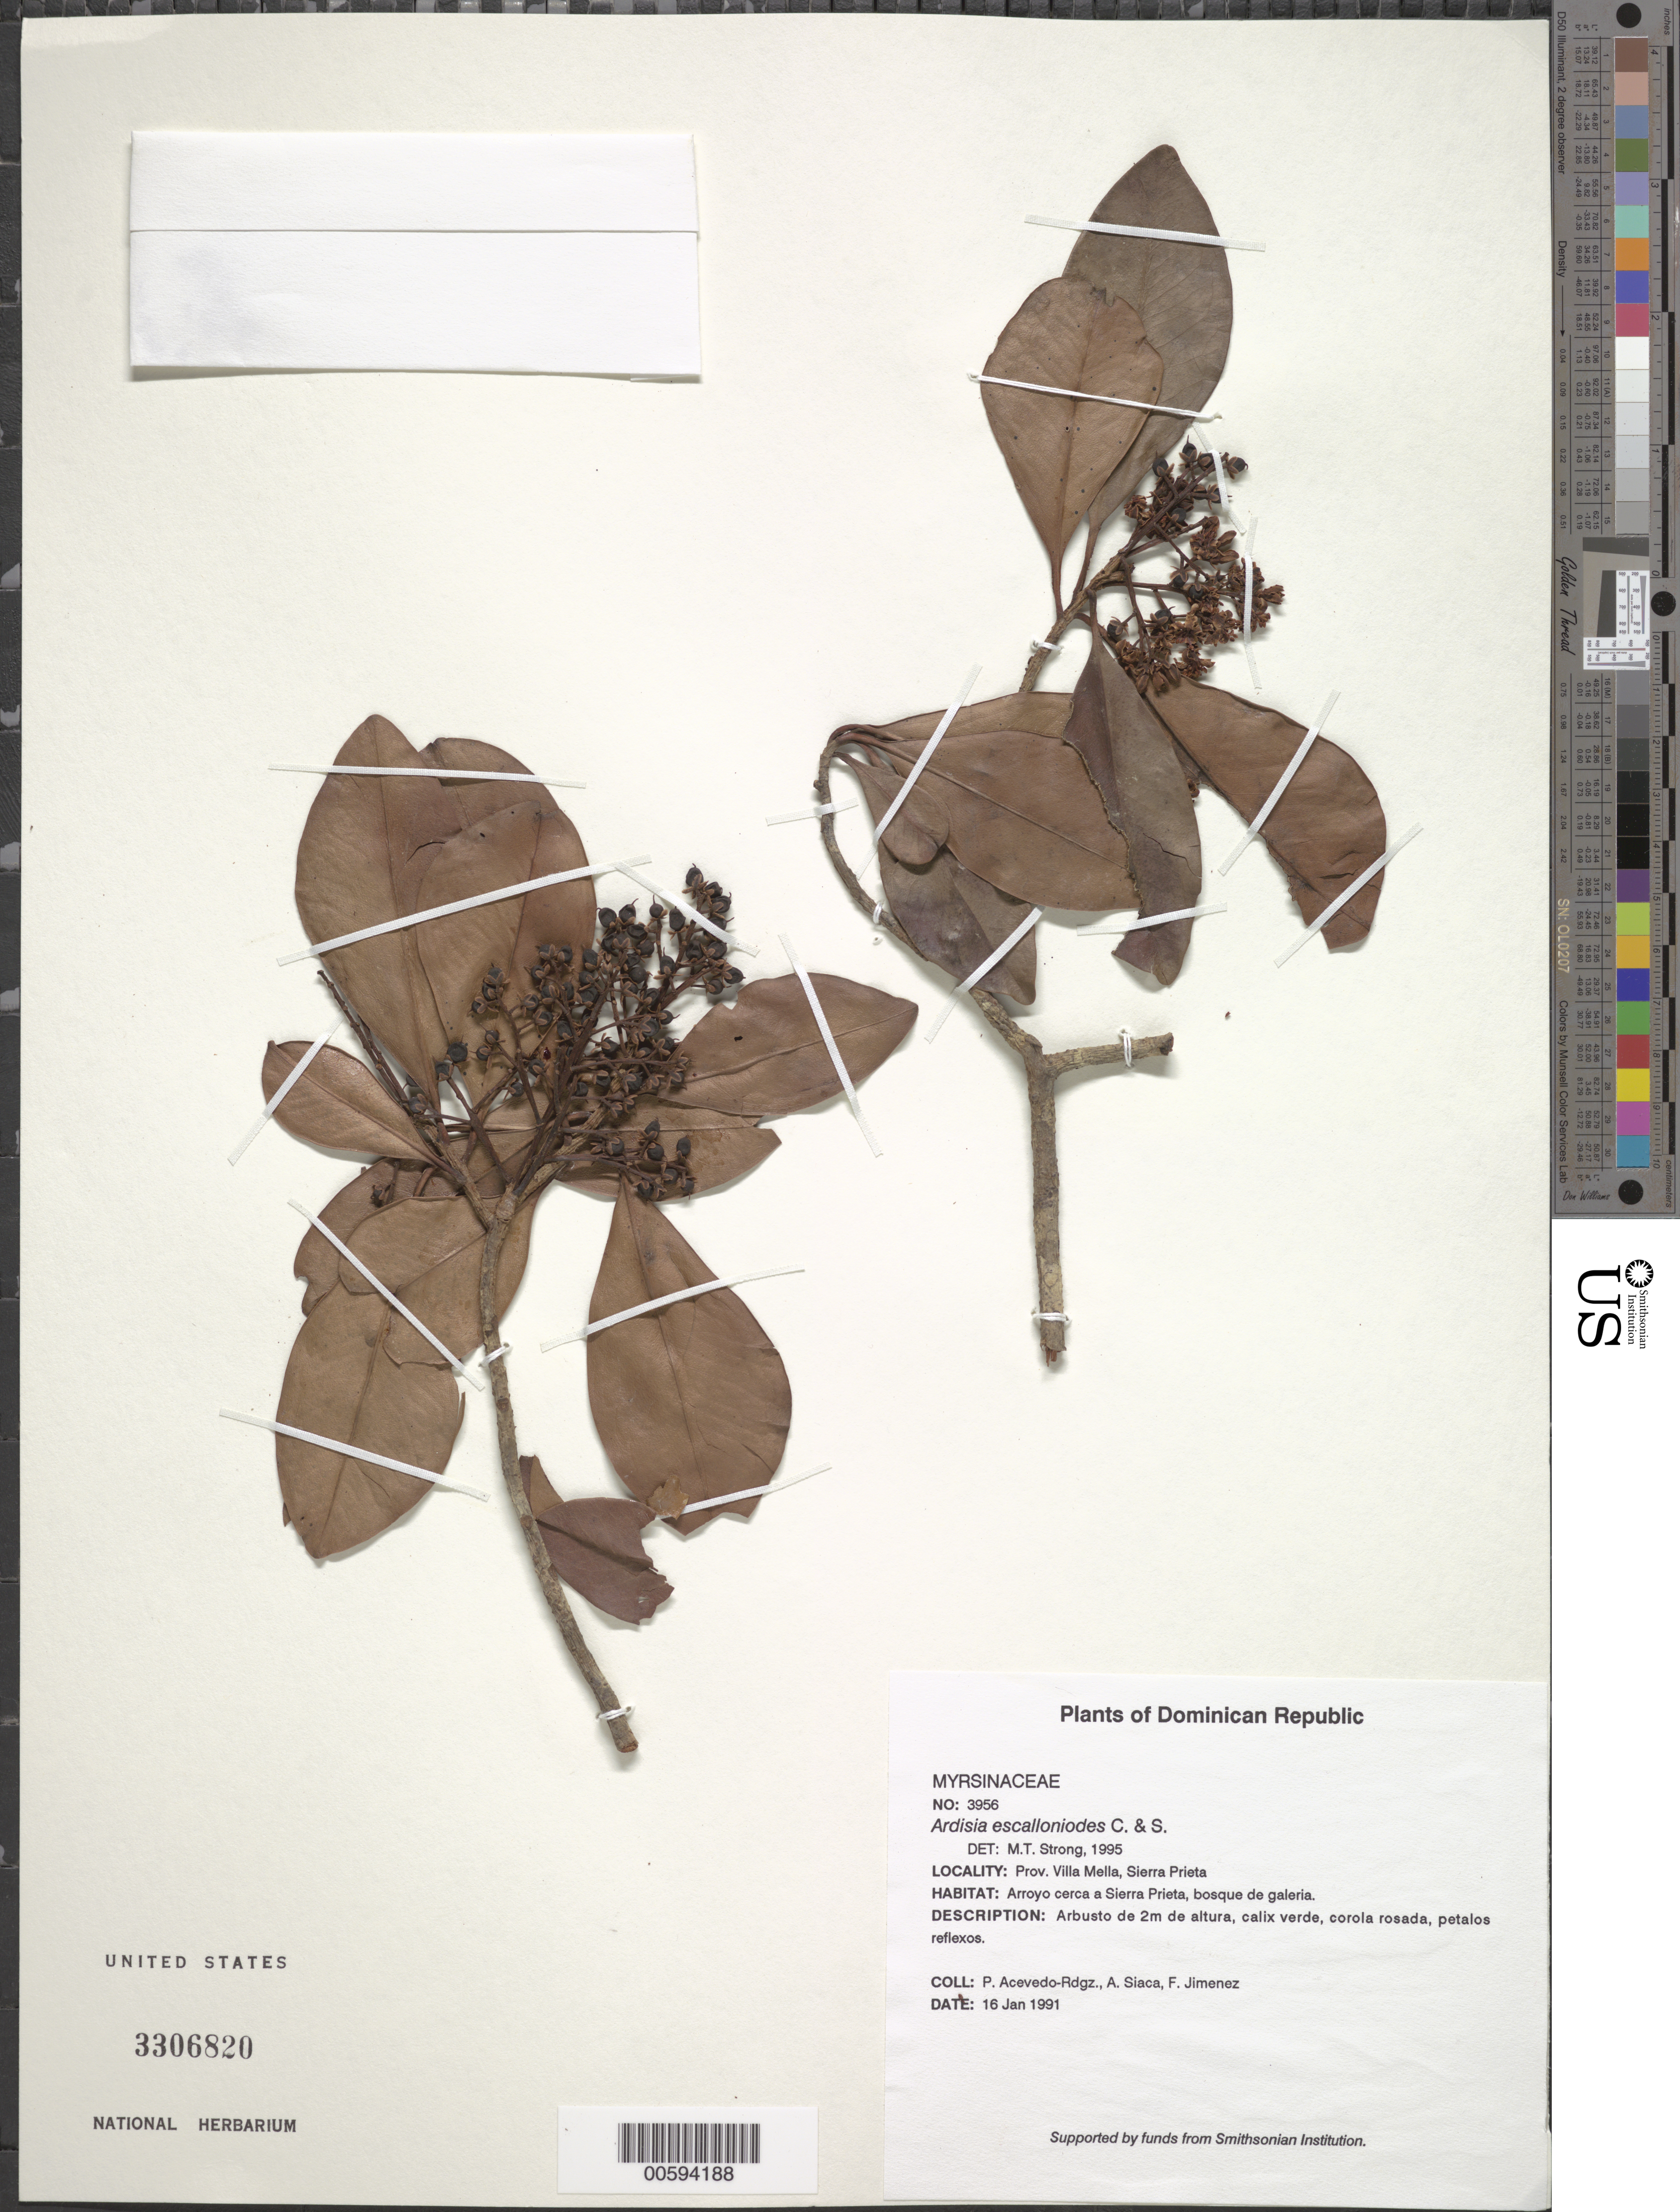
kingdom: Plantae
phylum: Tracheophyta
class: Magnoliopsida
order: Ericales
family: Primulaceae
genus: Ardisia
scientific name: Ardisia escallonioides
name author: Schltdl. & Cham.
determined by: Strong, M. T., (US), Smithsonian Institution - National Museum of Natural History (UNITED STATES)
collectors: P. Acevedo-Rodr., A. Siaca & F. Jimenez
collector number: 3956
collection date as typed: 16 Jan 1991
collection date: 1991-01-16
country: Dominican Republic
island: Hispaniola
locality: Provincia Villa Mella, Sierra Prieta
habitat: Arroyo cerca a Sierra Prieta, bosque de galeria.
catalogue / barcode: US 3306820